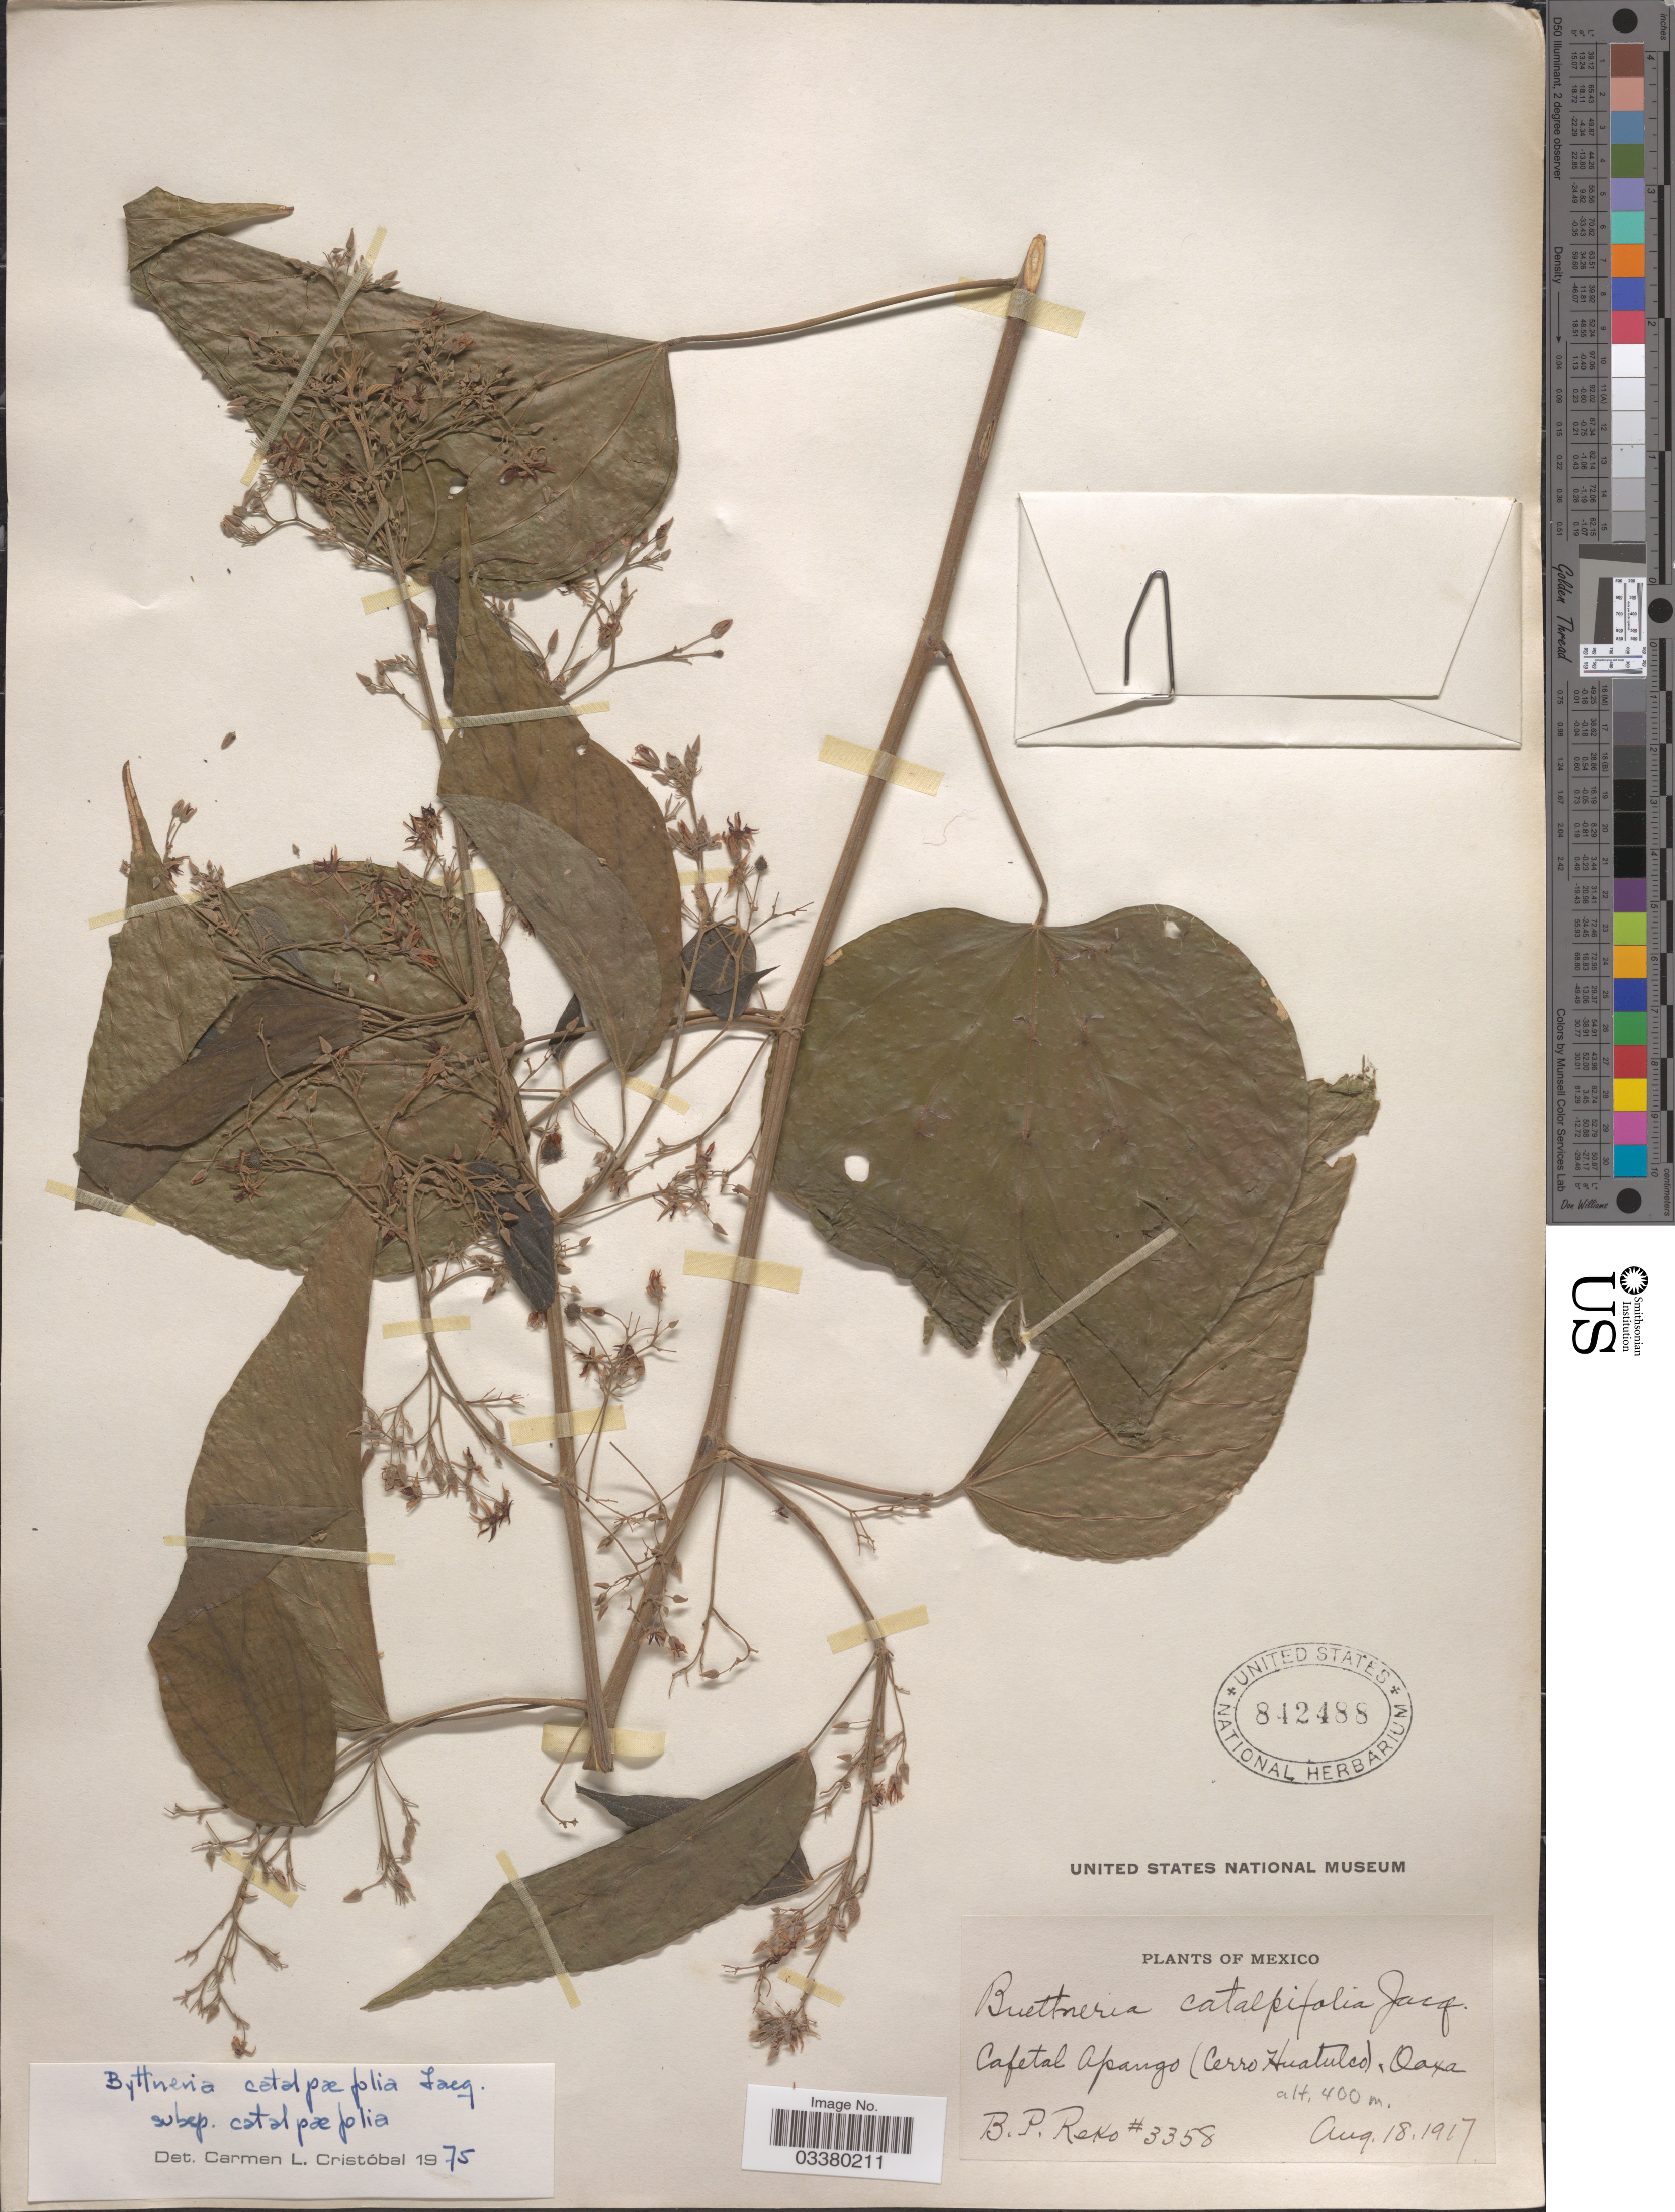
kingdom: Plantae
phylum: Tracheophyta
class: Magnoliopsida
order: Malvales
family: Malvaceae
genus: Byttneria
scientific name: Byttneria catalpifolia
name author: Jacq.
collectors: B. P. Reko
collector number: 3358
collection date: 1917-08-18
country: Mexico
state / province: Oaxaca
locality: Cafetal Apango (Cerro Huatulco).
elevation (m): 400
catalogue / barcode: US 842488